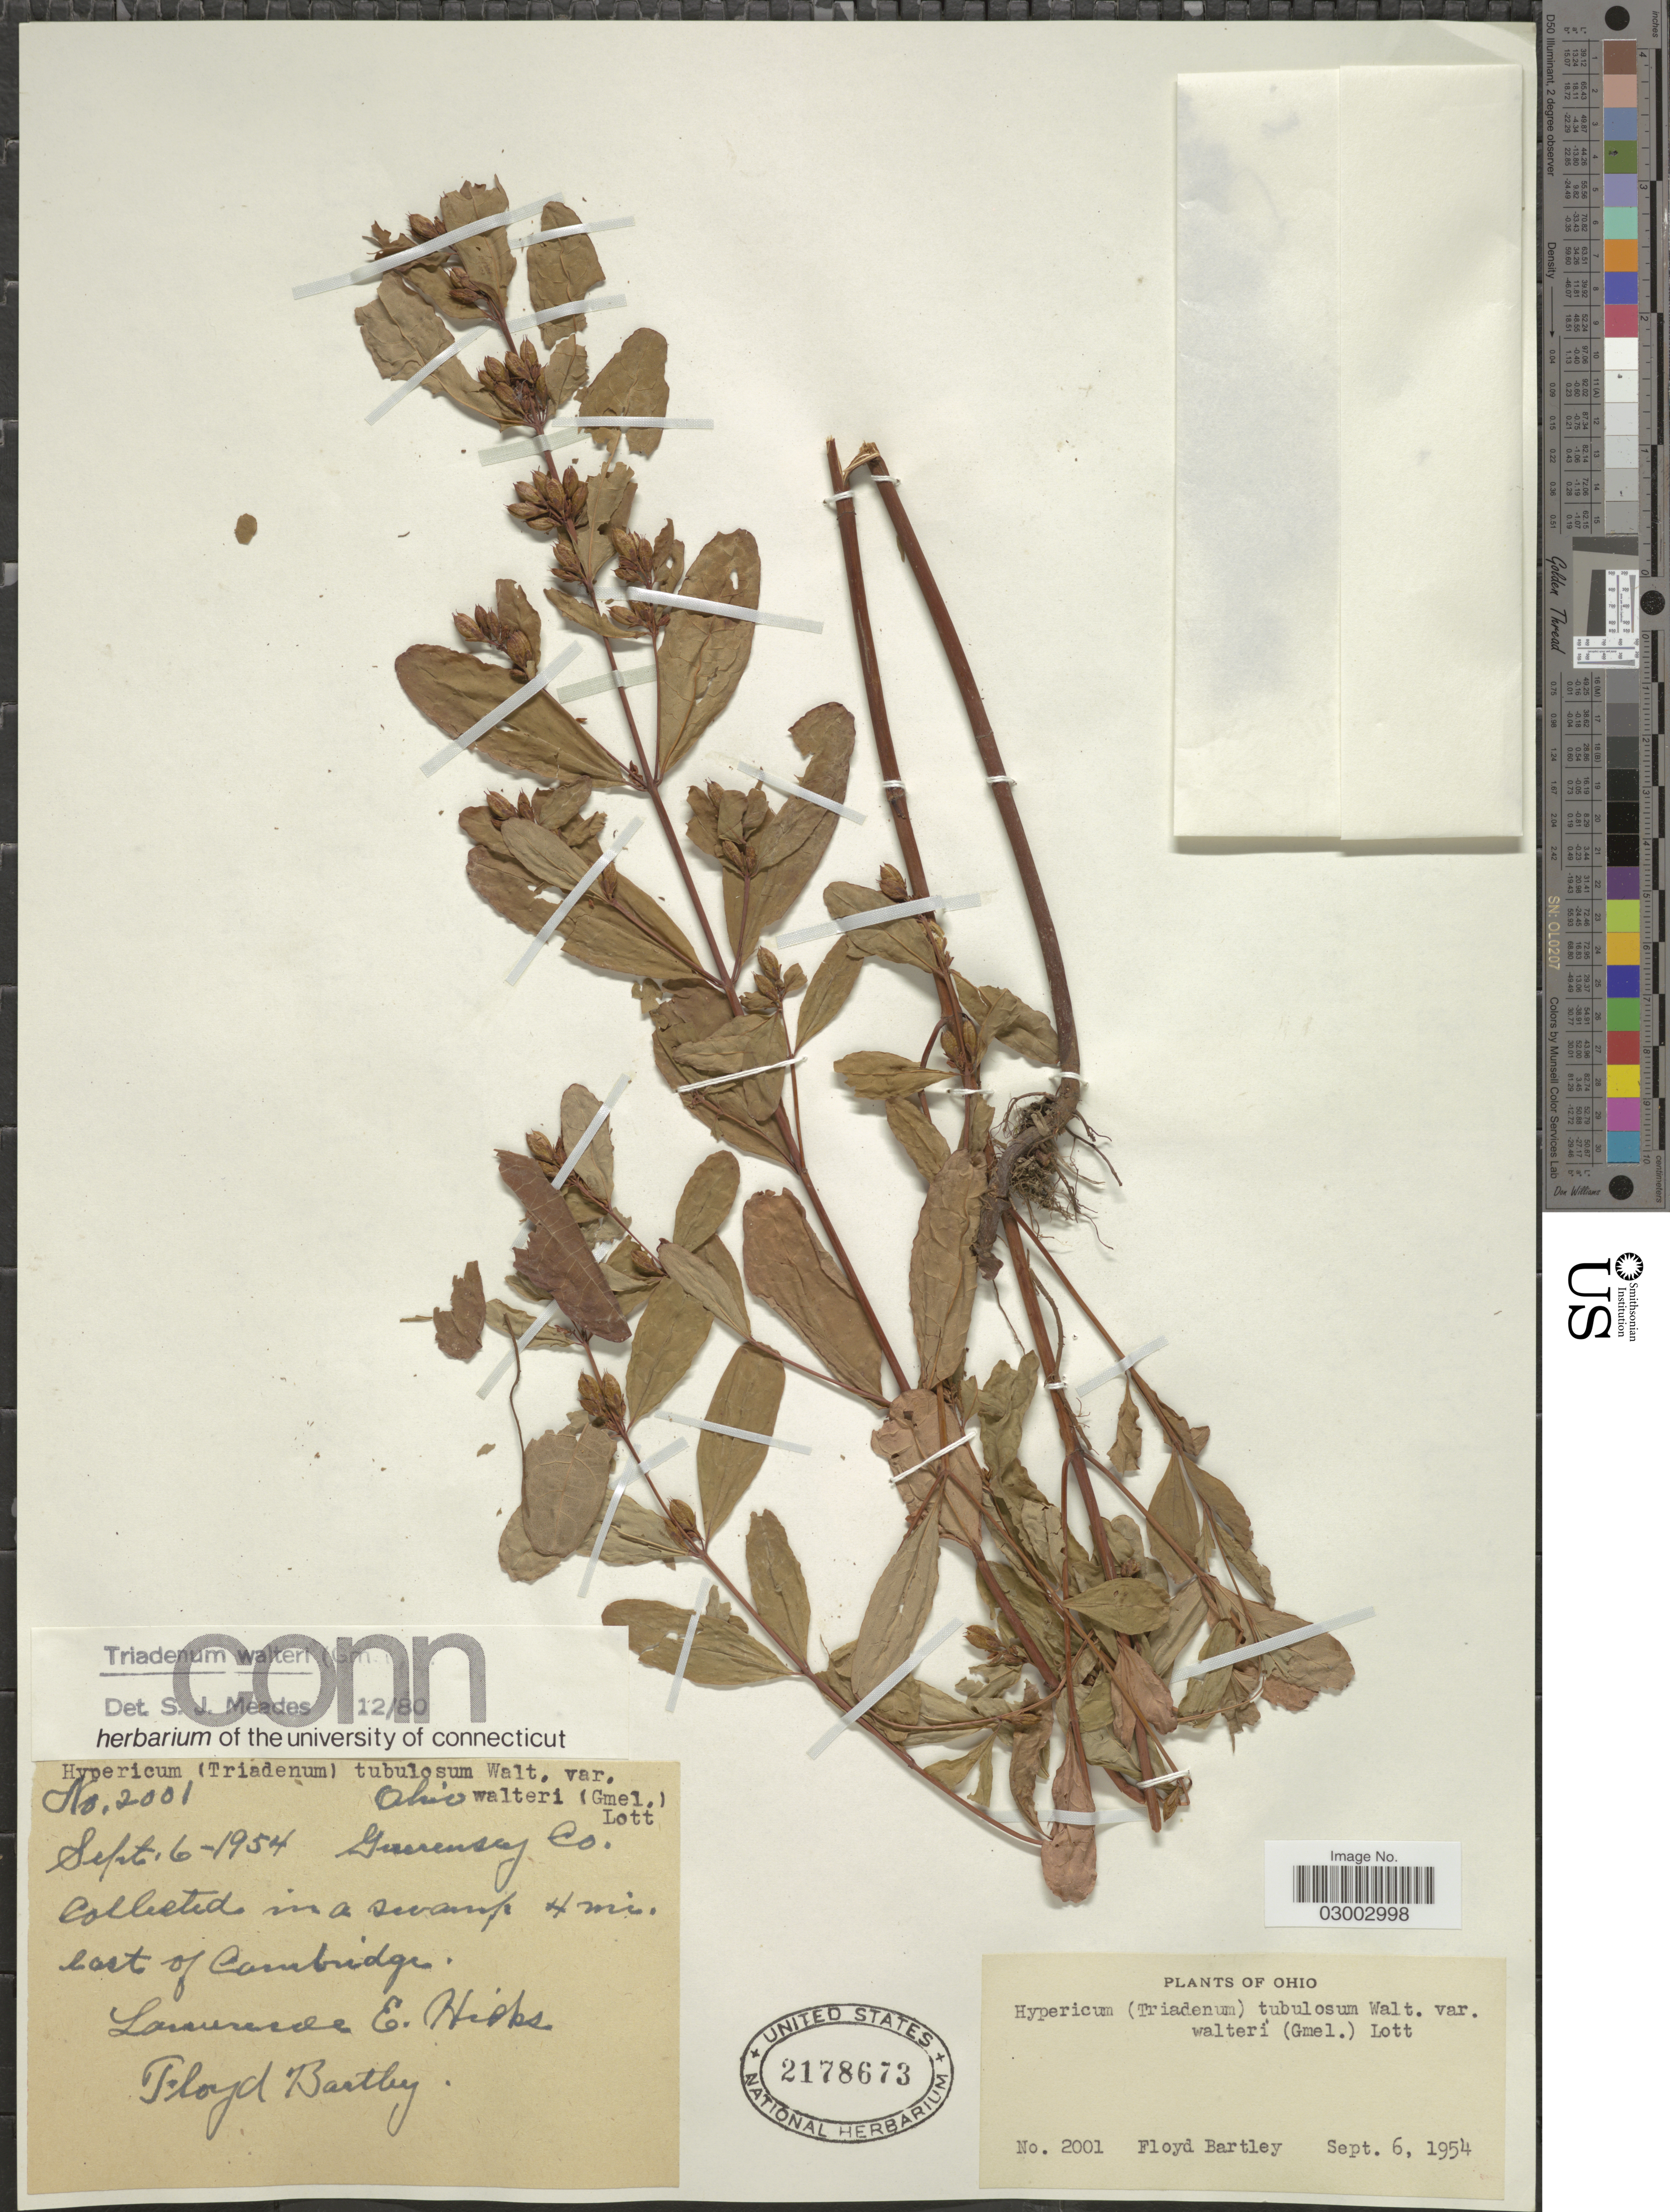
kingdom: Plantae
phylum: Tracheophyta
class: Magnoliopsida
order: Malpighiales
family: Hypericaceae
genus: Hypericum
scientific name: Hypericum walteri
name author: J.F. Gmel.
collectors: L. E. Hicks & F. Bartley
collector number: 2001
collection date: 1954-09-06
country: United States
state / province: Ohio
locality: Guernsey Co. In a swamp 4 mi. east of Cambridge.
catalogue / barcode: US 2178673